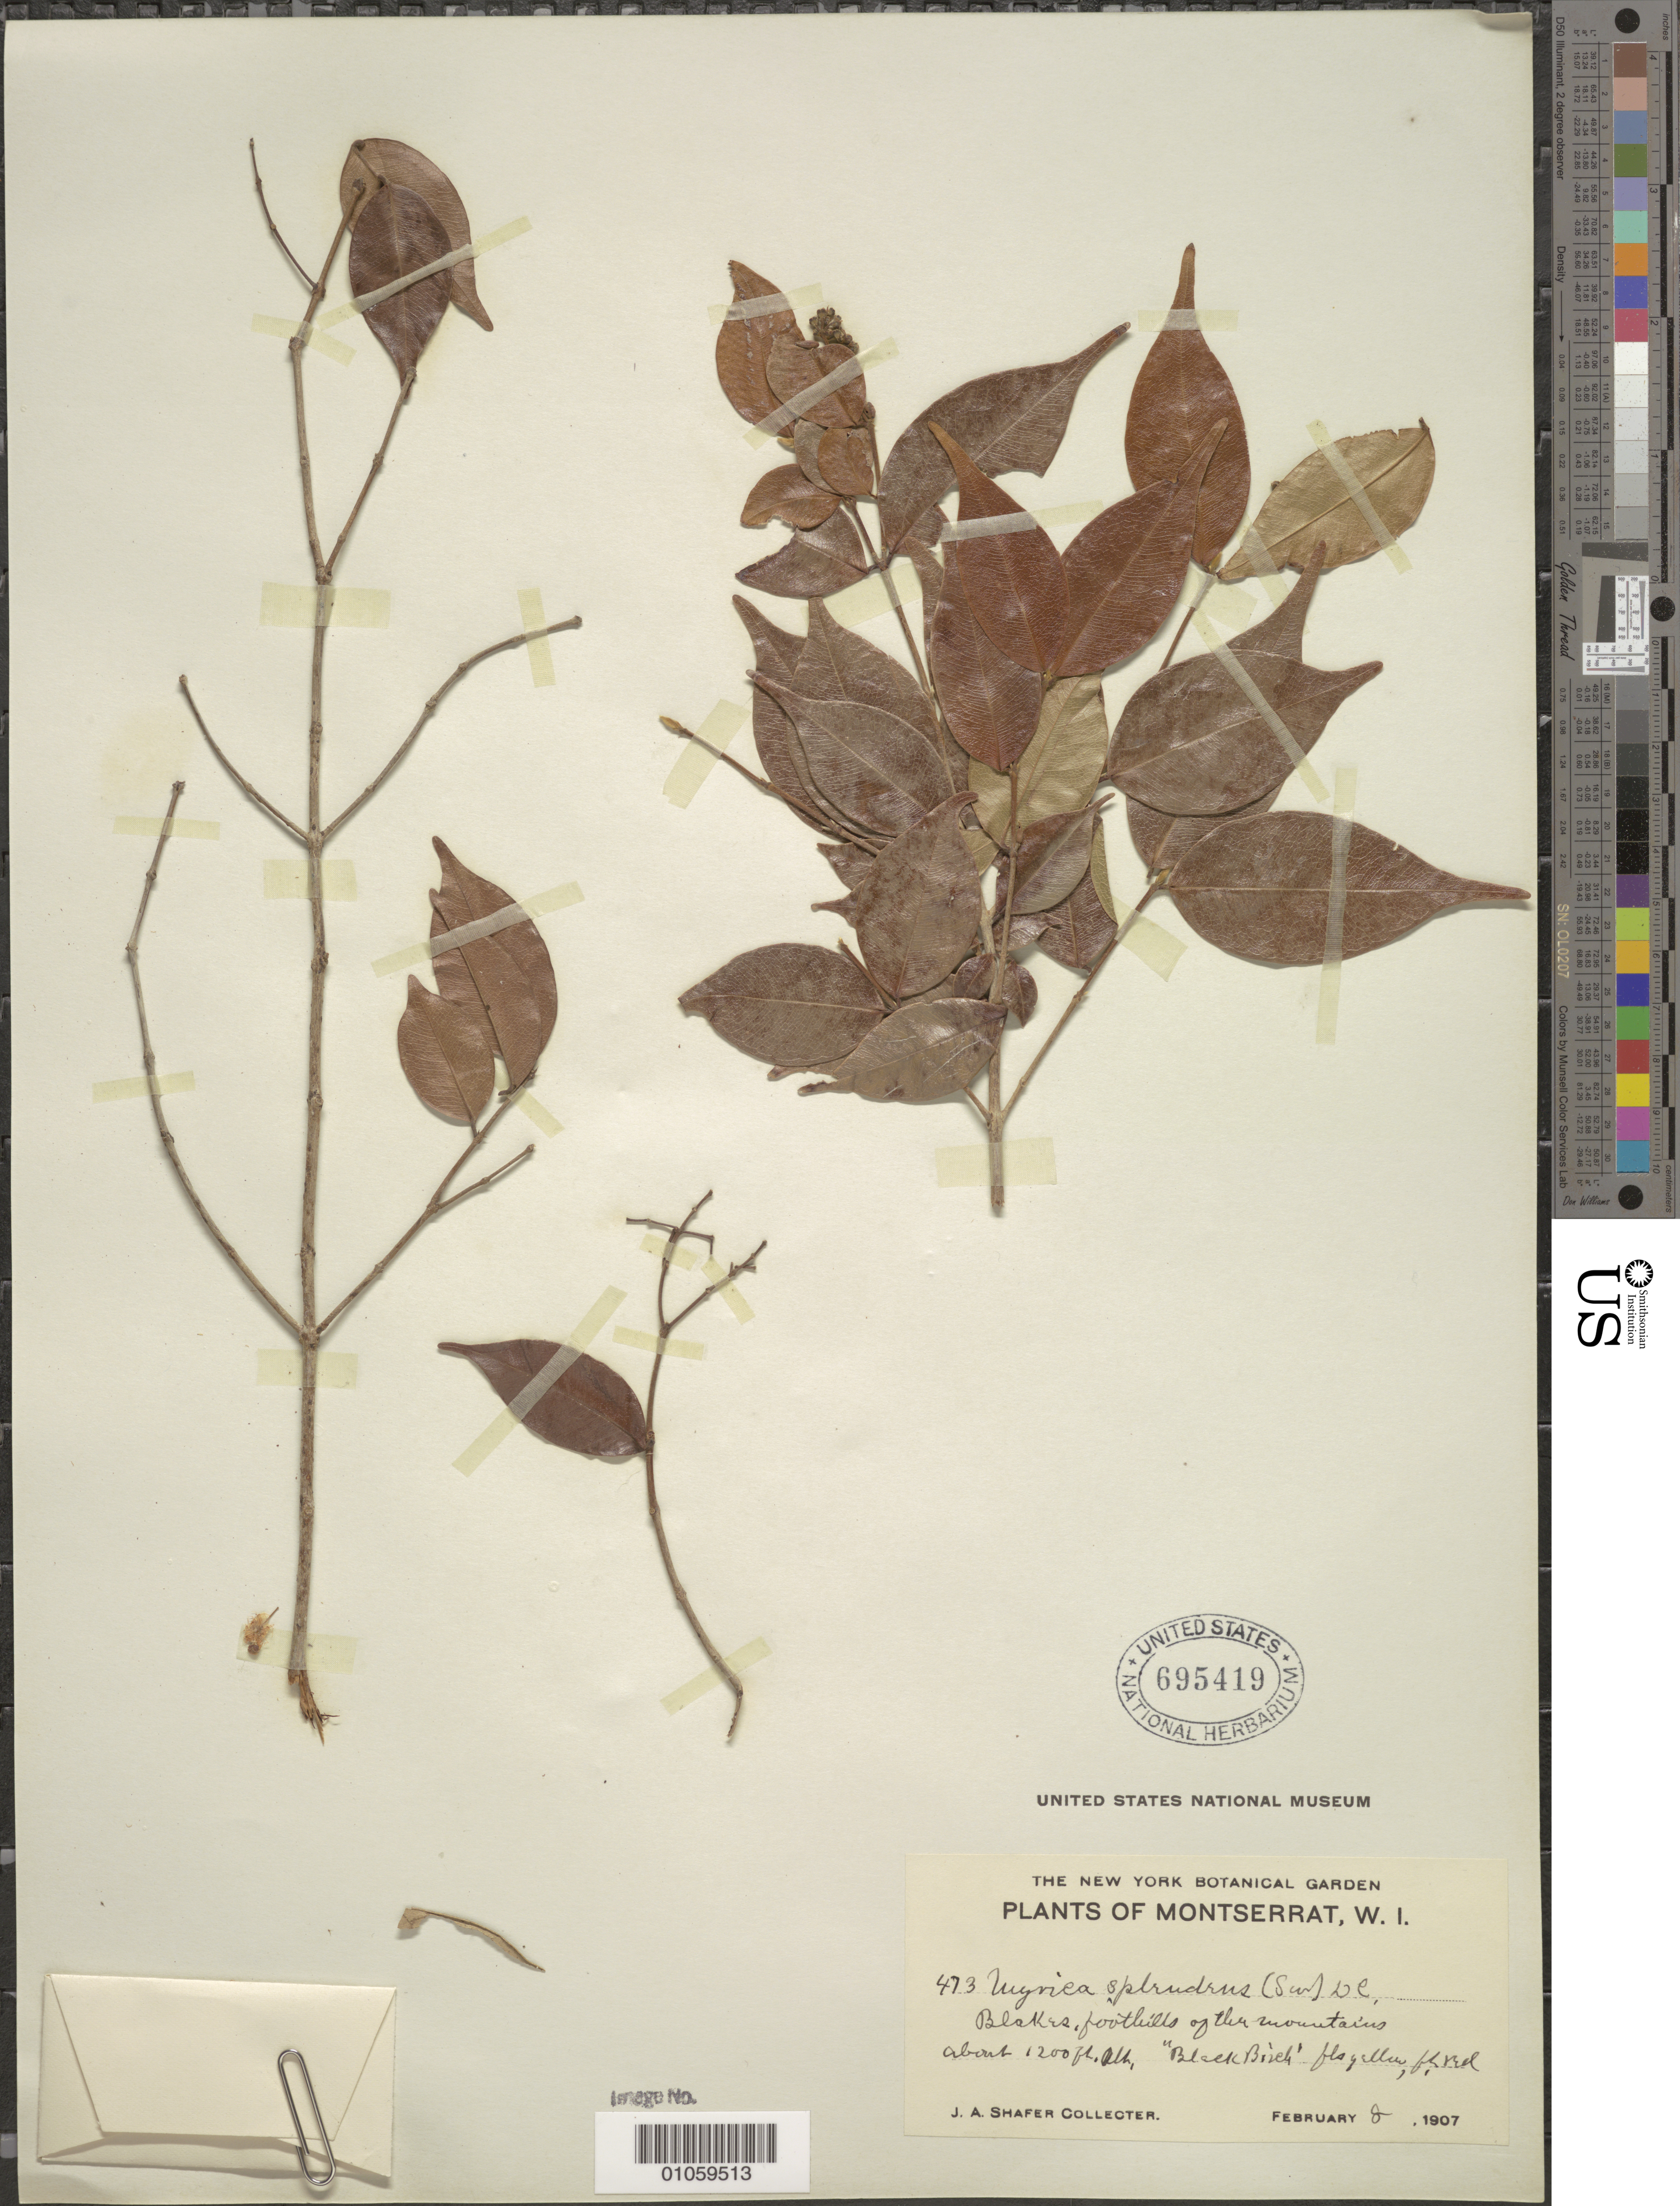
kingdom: Plantae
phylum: Tracheophyta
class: Magnoliopsida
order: Myrtales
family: Myrtaceae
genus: Myrcia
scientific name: Myrcia splendens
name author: (Sw.) DC.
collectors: J. A. Shafer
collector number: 473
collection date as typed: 02 Feb 1907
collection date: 1907-02-02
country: Montserrat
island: Montserrat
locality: Blakes; foothills of mountains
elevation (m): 366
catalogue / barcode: US 695419